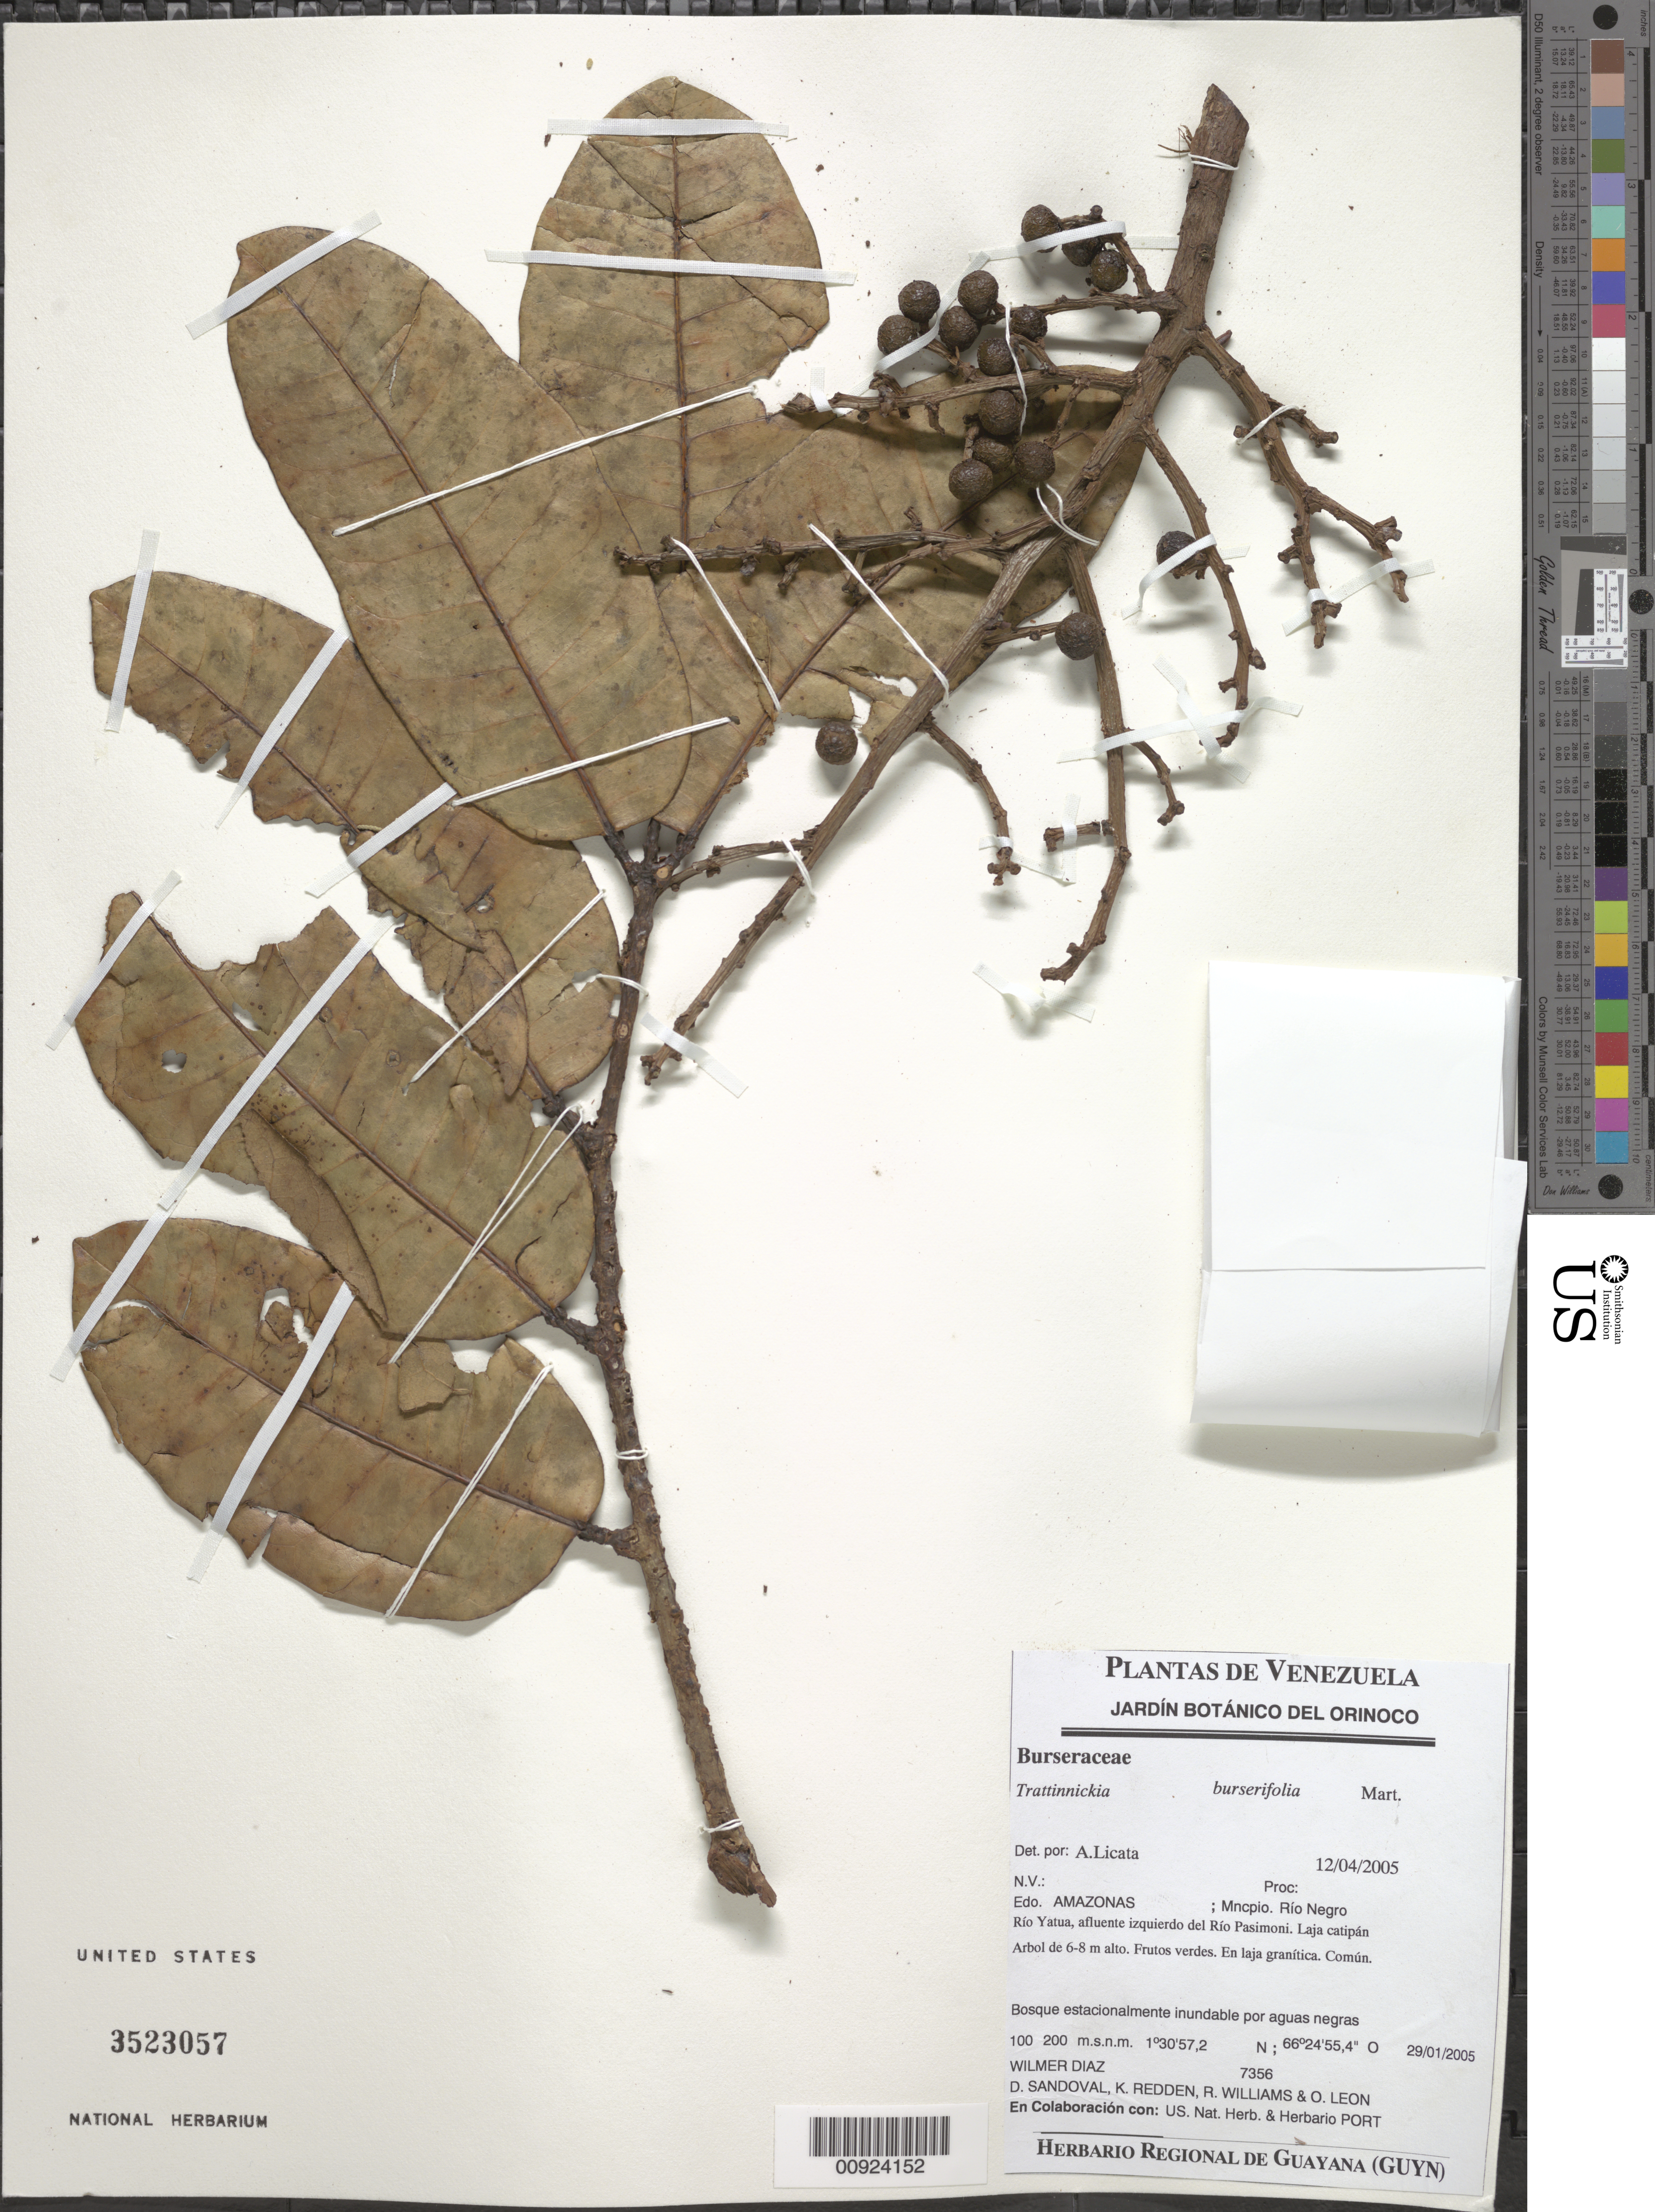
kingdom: Plantae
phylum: Tracheophyta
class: Magnoliopsida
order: Sapindales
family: Burseraceae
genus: Trattinnickia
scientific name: Trattinnickia burserifolia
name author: Mart.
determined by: Licata, A., (PORT), Univ. Nac. Exp. de los Llanos Ezequiel Zamora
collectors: W. Díaz P., D. Sandoval, K. M. Redden, R. Williams & O. León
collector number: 7356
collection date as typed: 29-Jan-05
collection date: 2005-01-29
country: Venezuela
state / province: Amazonas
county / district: Río Negro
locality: Río Yatua, afluente izquierdo del Río Pasimoni. Laja catipan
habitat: Bosque estacionalmente inundable por aguas negras; en laja granitica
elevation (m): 100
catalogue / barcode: US 3523057